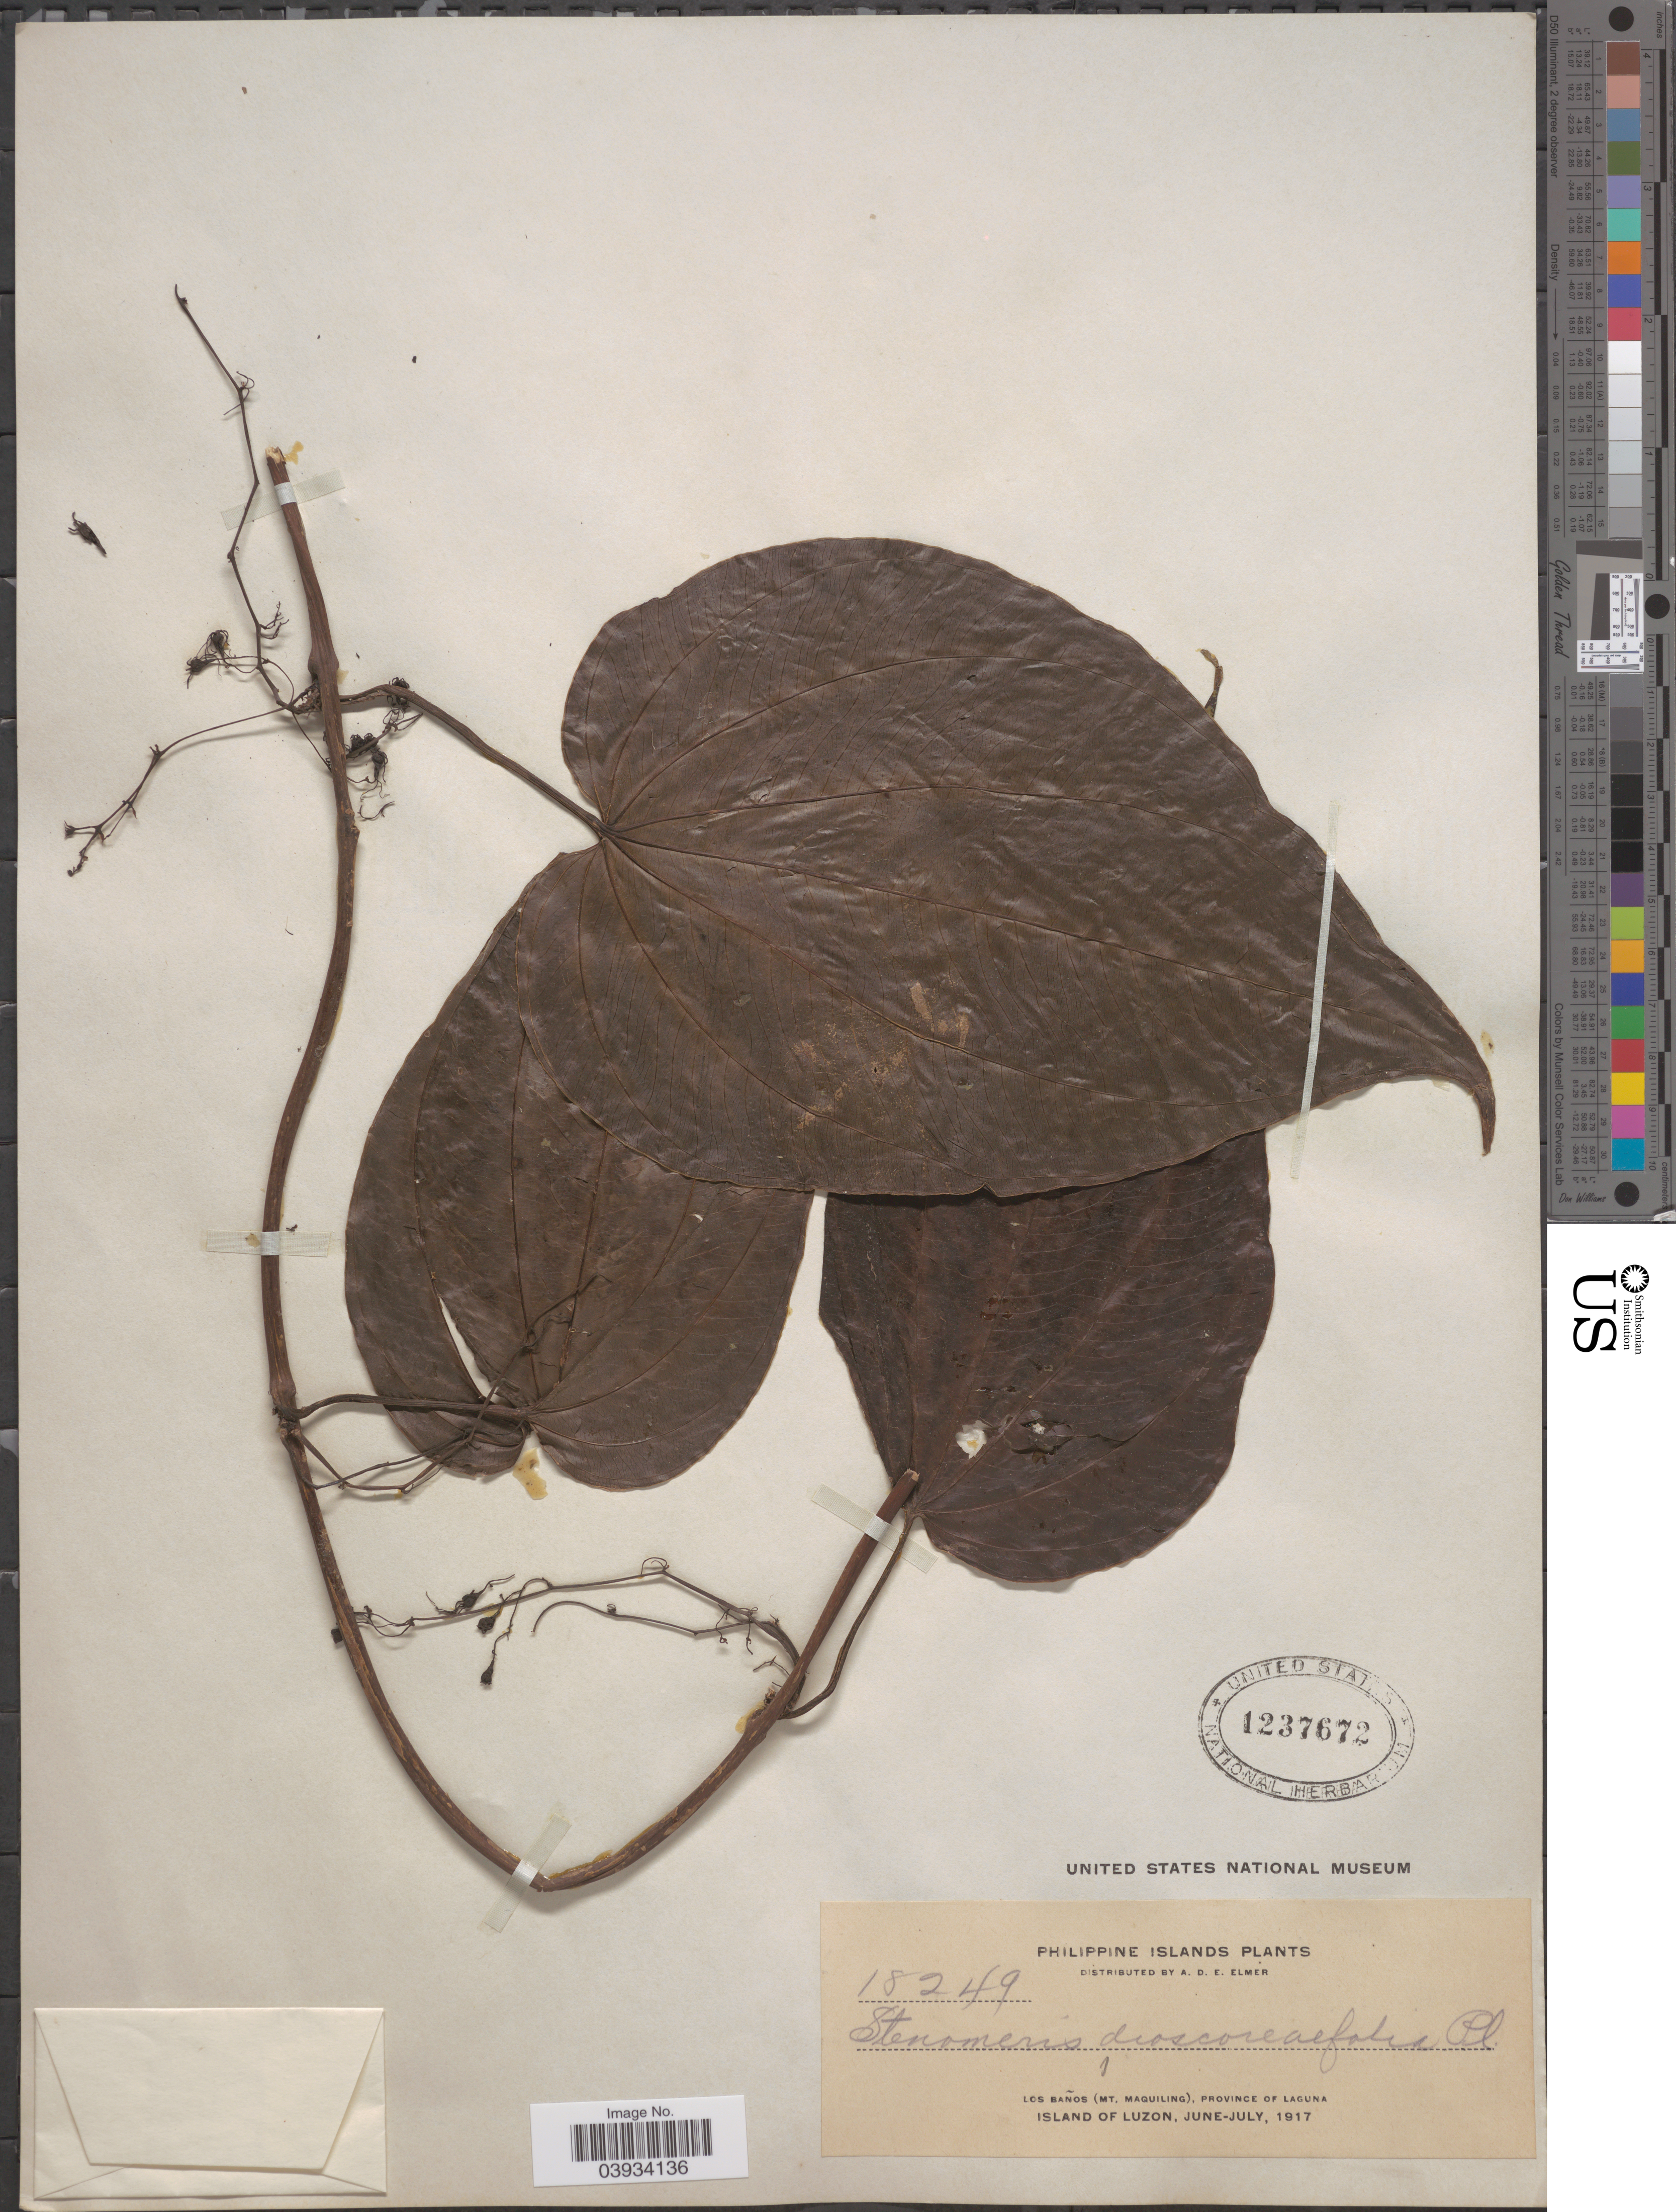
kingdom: Plantae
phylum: Tracheophyta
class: Liliopsida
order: Dioscoreales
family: Dioscoreaceae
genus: Stenomeris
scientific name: Stenomeris dioscoreifolia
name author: Planch.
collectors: A. D. E. Elmer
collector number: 18249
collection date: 1917-06/1917-07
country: Philippines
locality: Los Baños (Mt. Maquiling), Province of Laguna. Island of Luzon.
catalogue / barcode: US 1237672